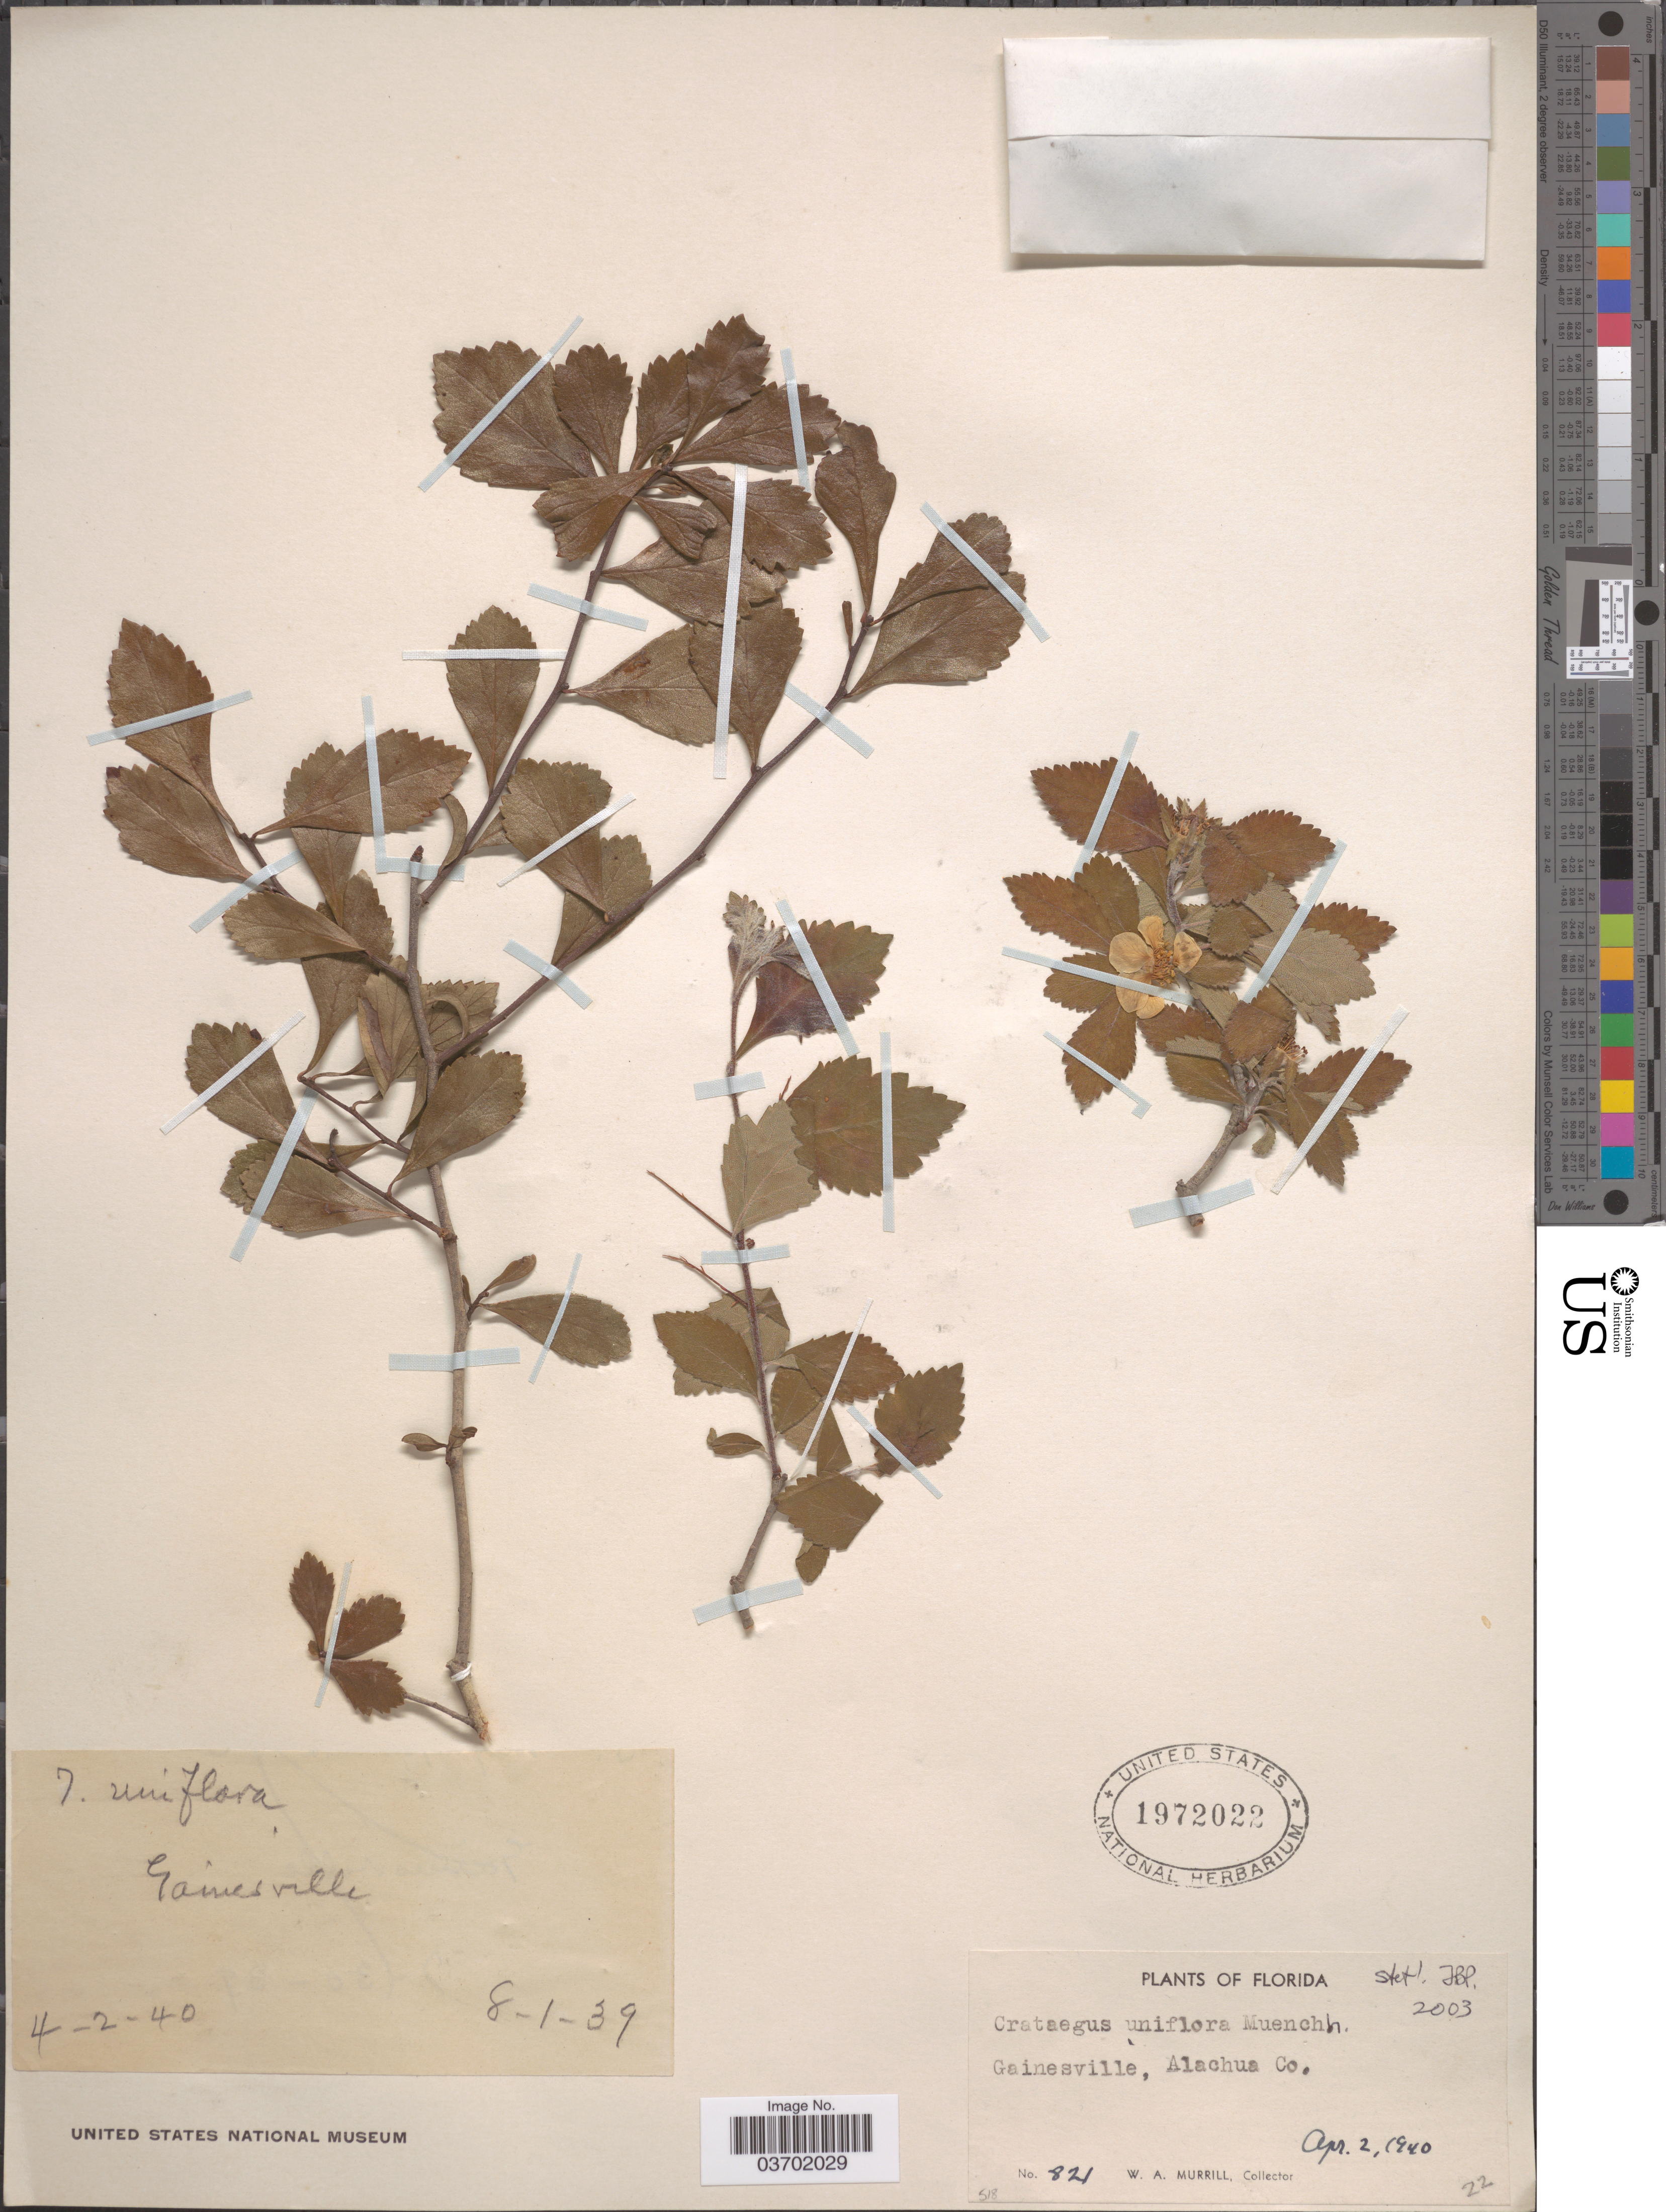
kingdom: Plantae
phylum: Tracheophyta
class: Magnoliopsida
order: Rosales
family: Rosaceae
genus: Crataegus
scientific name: Crataegus uniflora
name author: Münchh.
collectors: W. A. Murrill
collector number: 821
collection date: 1940-04-02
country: United States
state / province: Florida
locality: Gainesville, Alachua Co.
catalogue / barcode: US 1972022